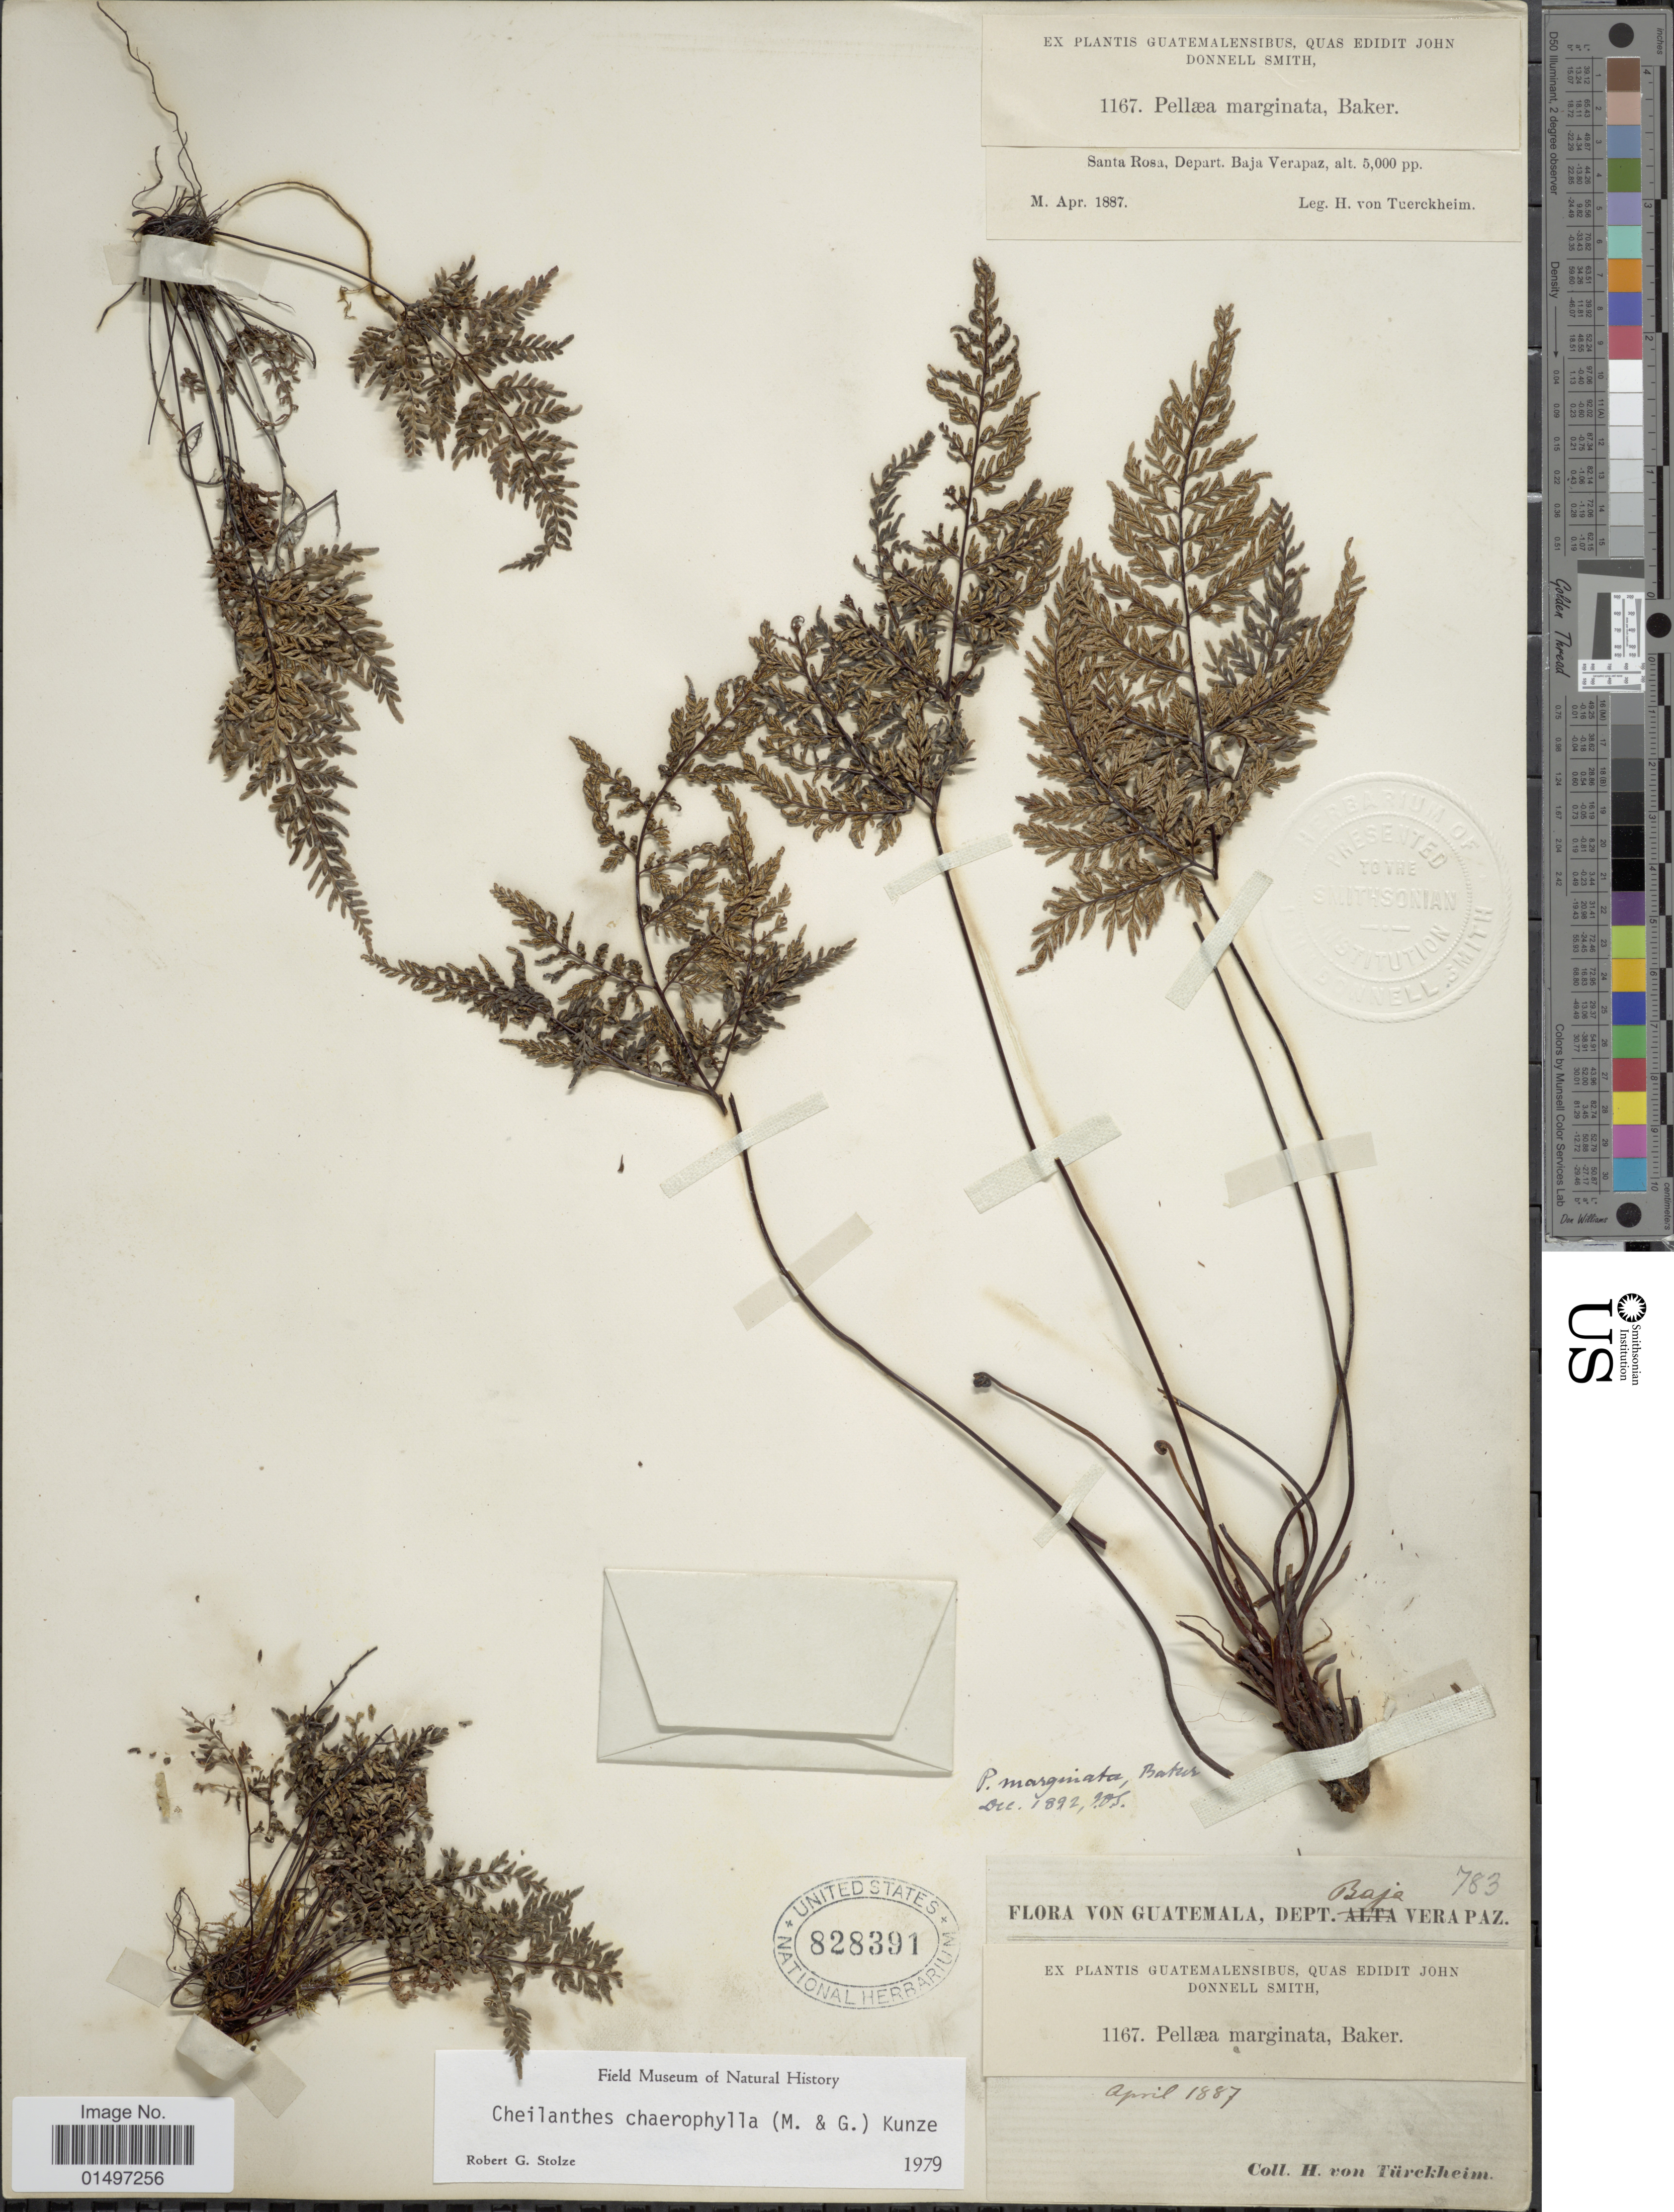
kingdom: Plantae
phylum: Tracheophyta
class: Polypodiopsida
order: Polypodiales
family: Pteridaceae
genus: Gaga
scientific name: Gaga membranacea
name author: (Davenp.) Fay W. Li & Windham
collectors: H. von Türckheim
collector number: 1167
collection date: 1887-04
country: Guatemala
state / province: Baja Verapaz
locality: Dept. Baja Verapaz. Santa Rosa, Depart. Baja Verapaz.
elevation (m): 1524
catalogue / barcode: US 828391